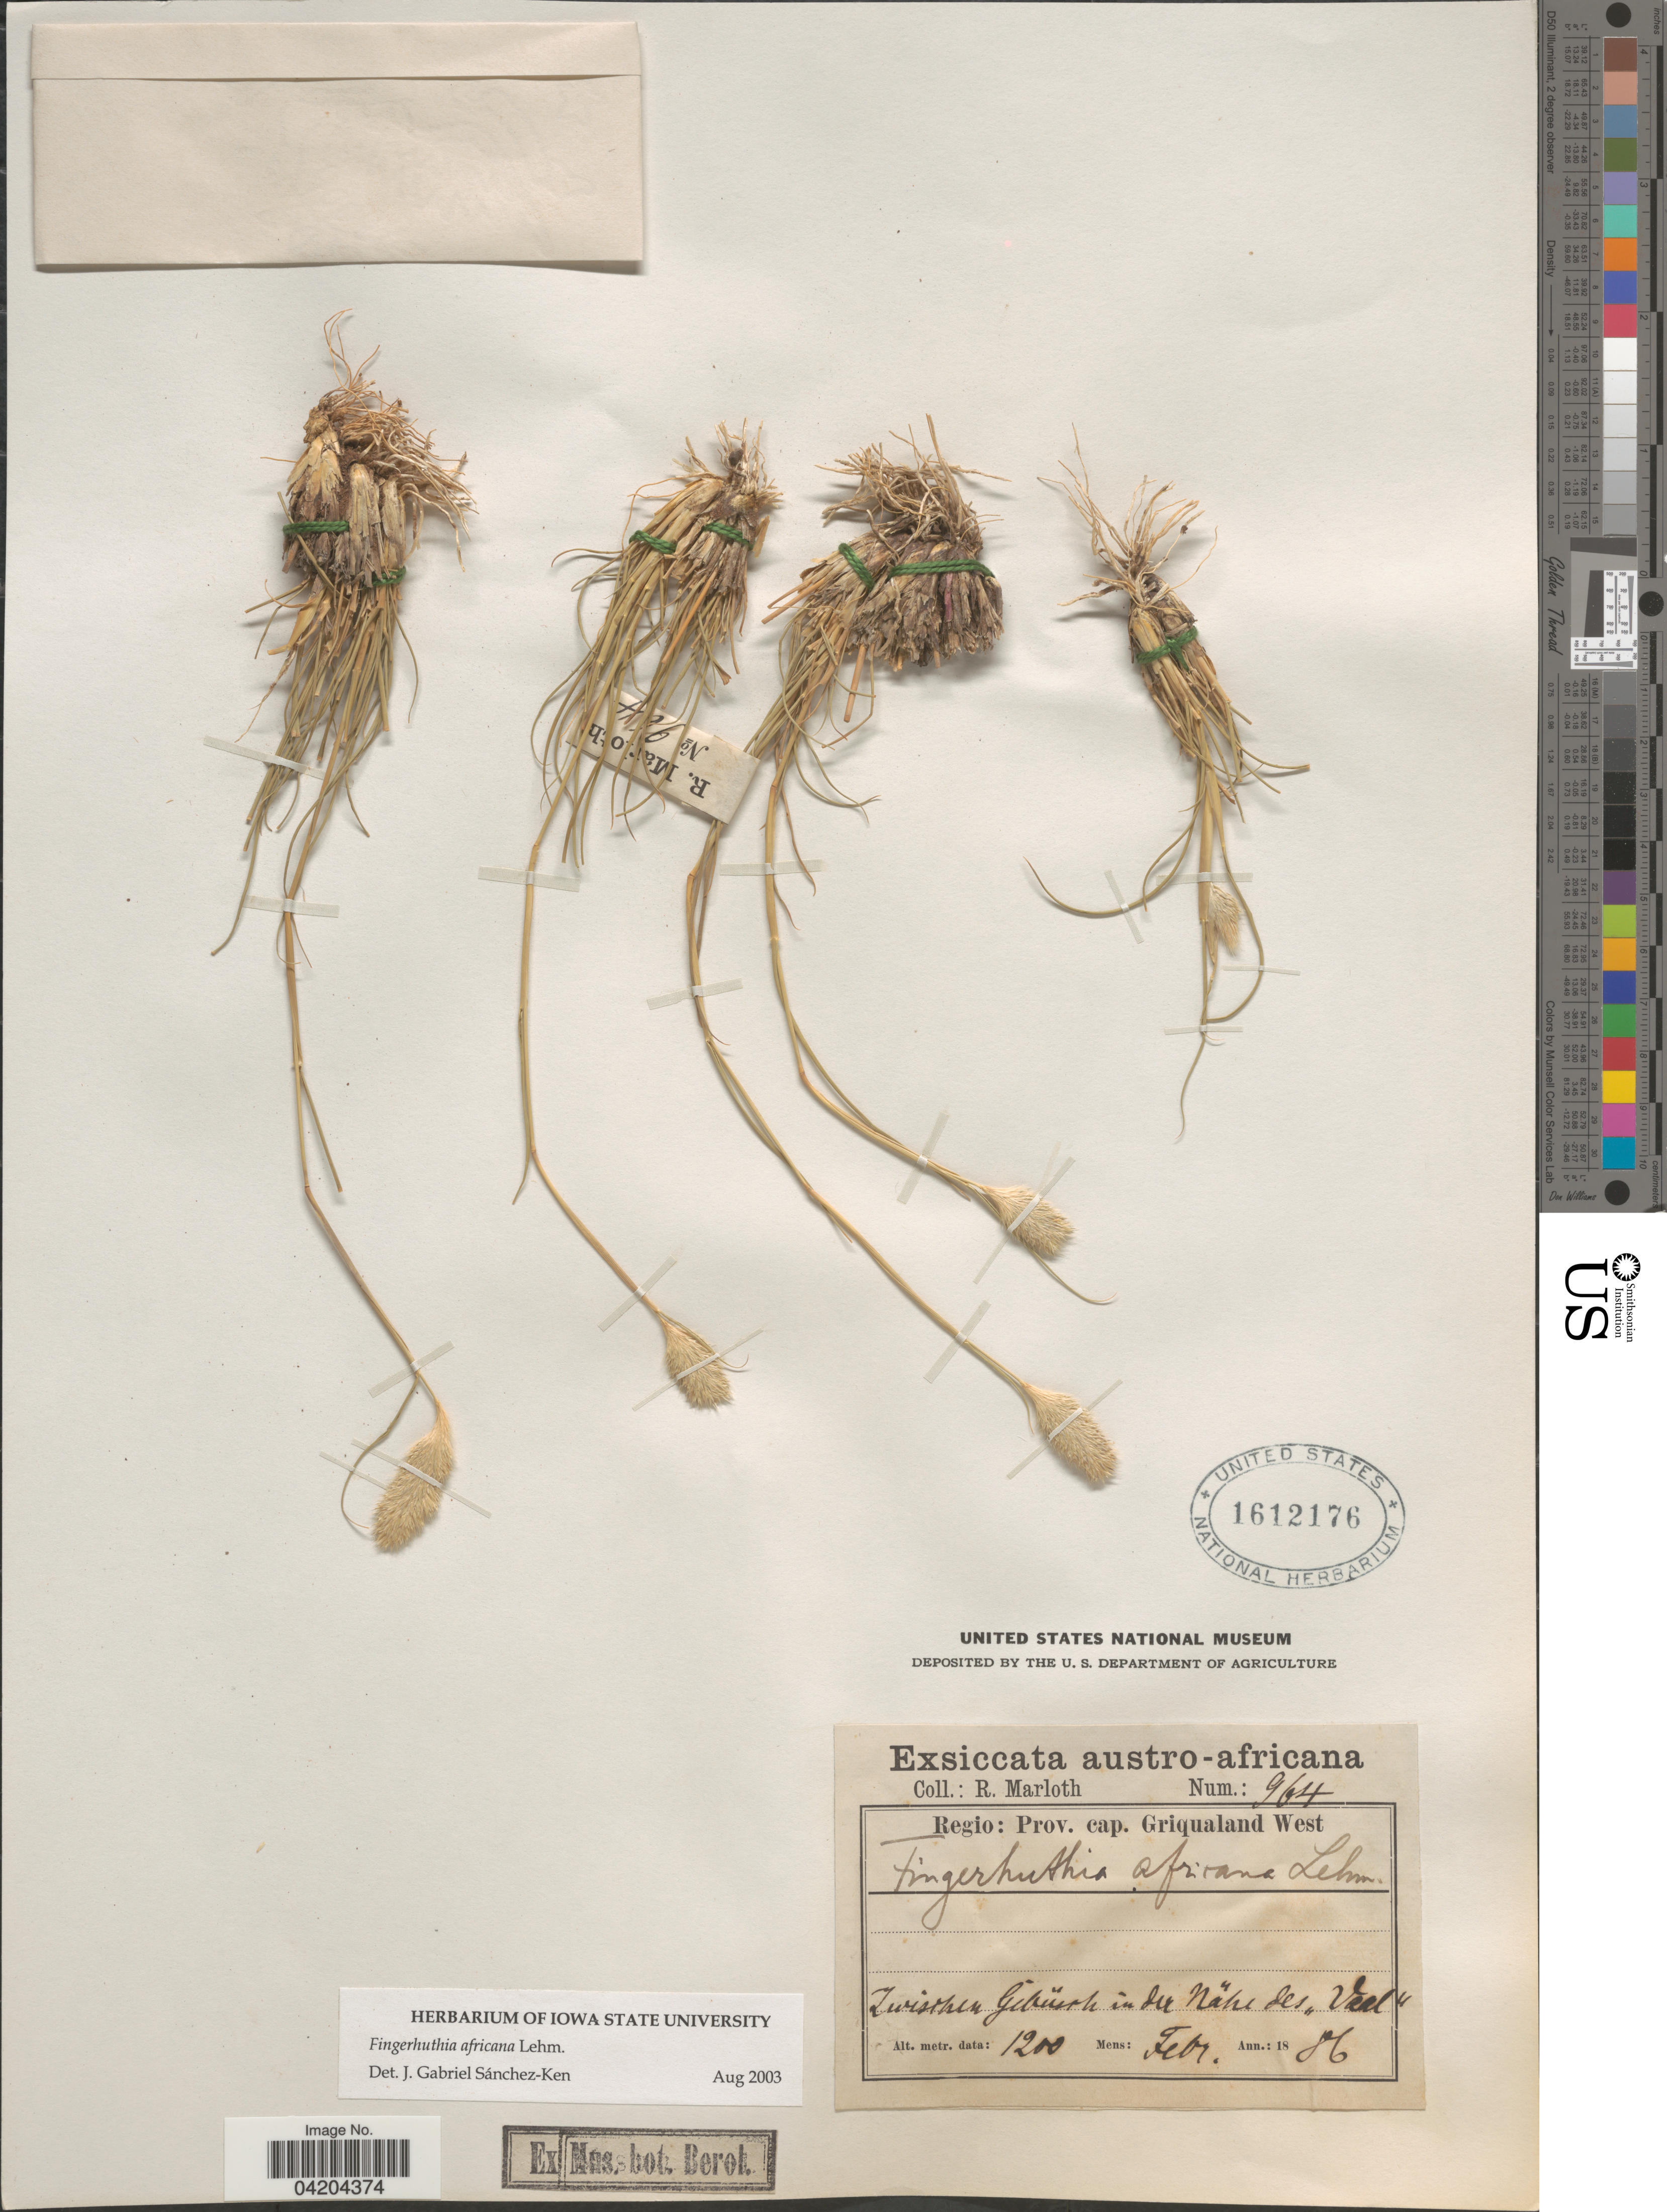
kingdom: Plantae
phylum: Tracheophyta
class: Liliopsida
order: Poales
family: Poaceae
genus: Fingerhuthia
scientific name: Fingerhuthia africana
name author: Nees ex Lehm.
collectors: R. Marloth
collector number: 964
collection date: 1886-02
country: South Africa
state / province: Northern Cape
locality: Austro-africana. Regio: Prov. cap. Griqualand West. Zwischen Gebüsch in der Nähe des "Vaal".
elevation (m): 1200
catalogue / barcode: US 1612176